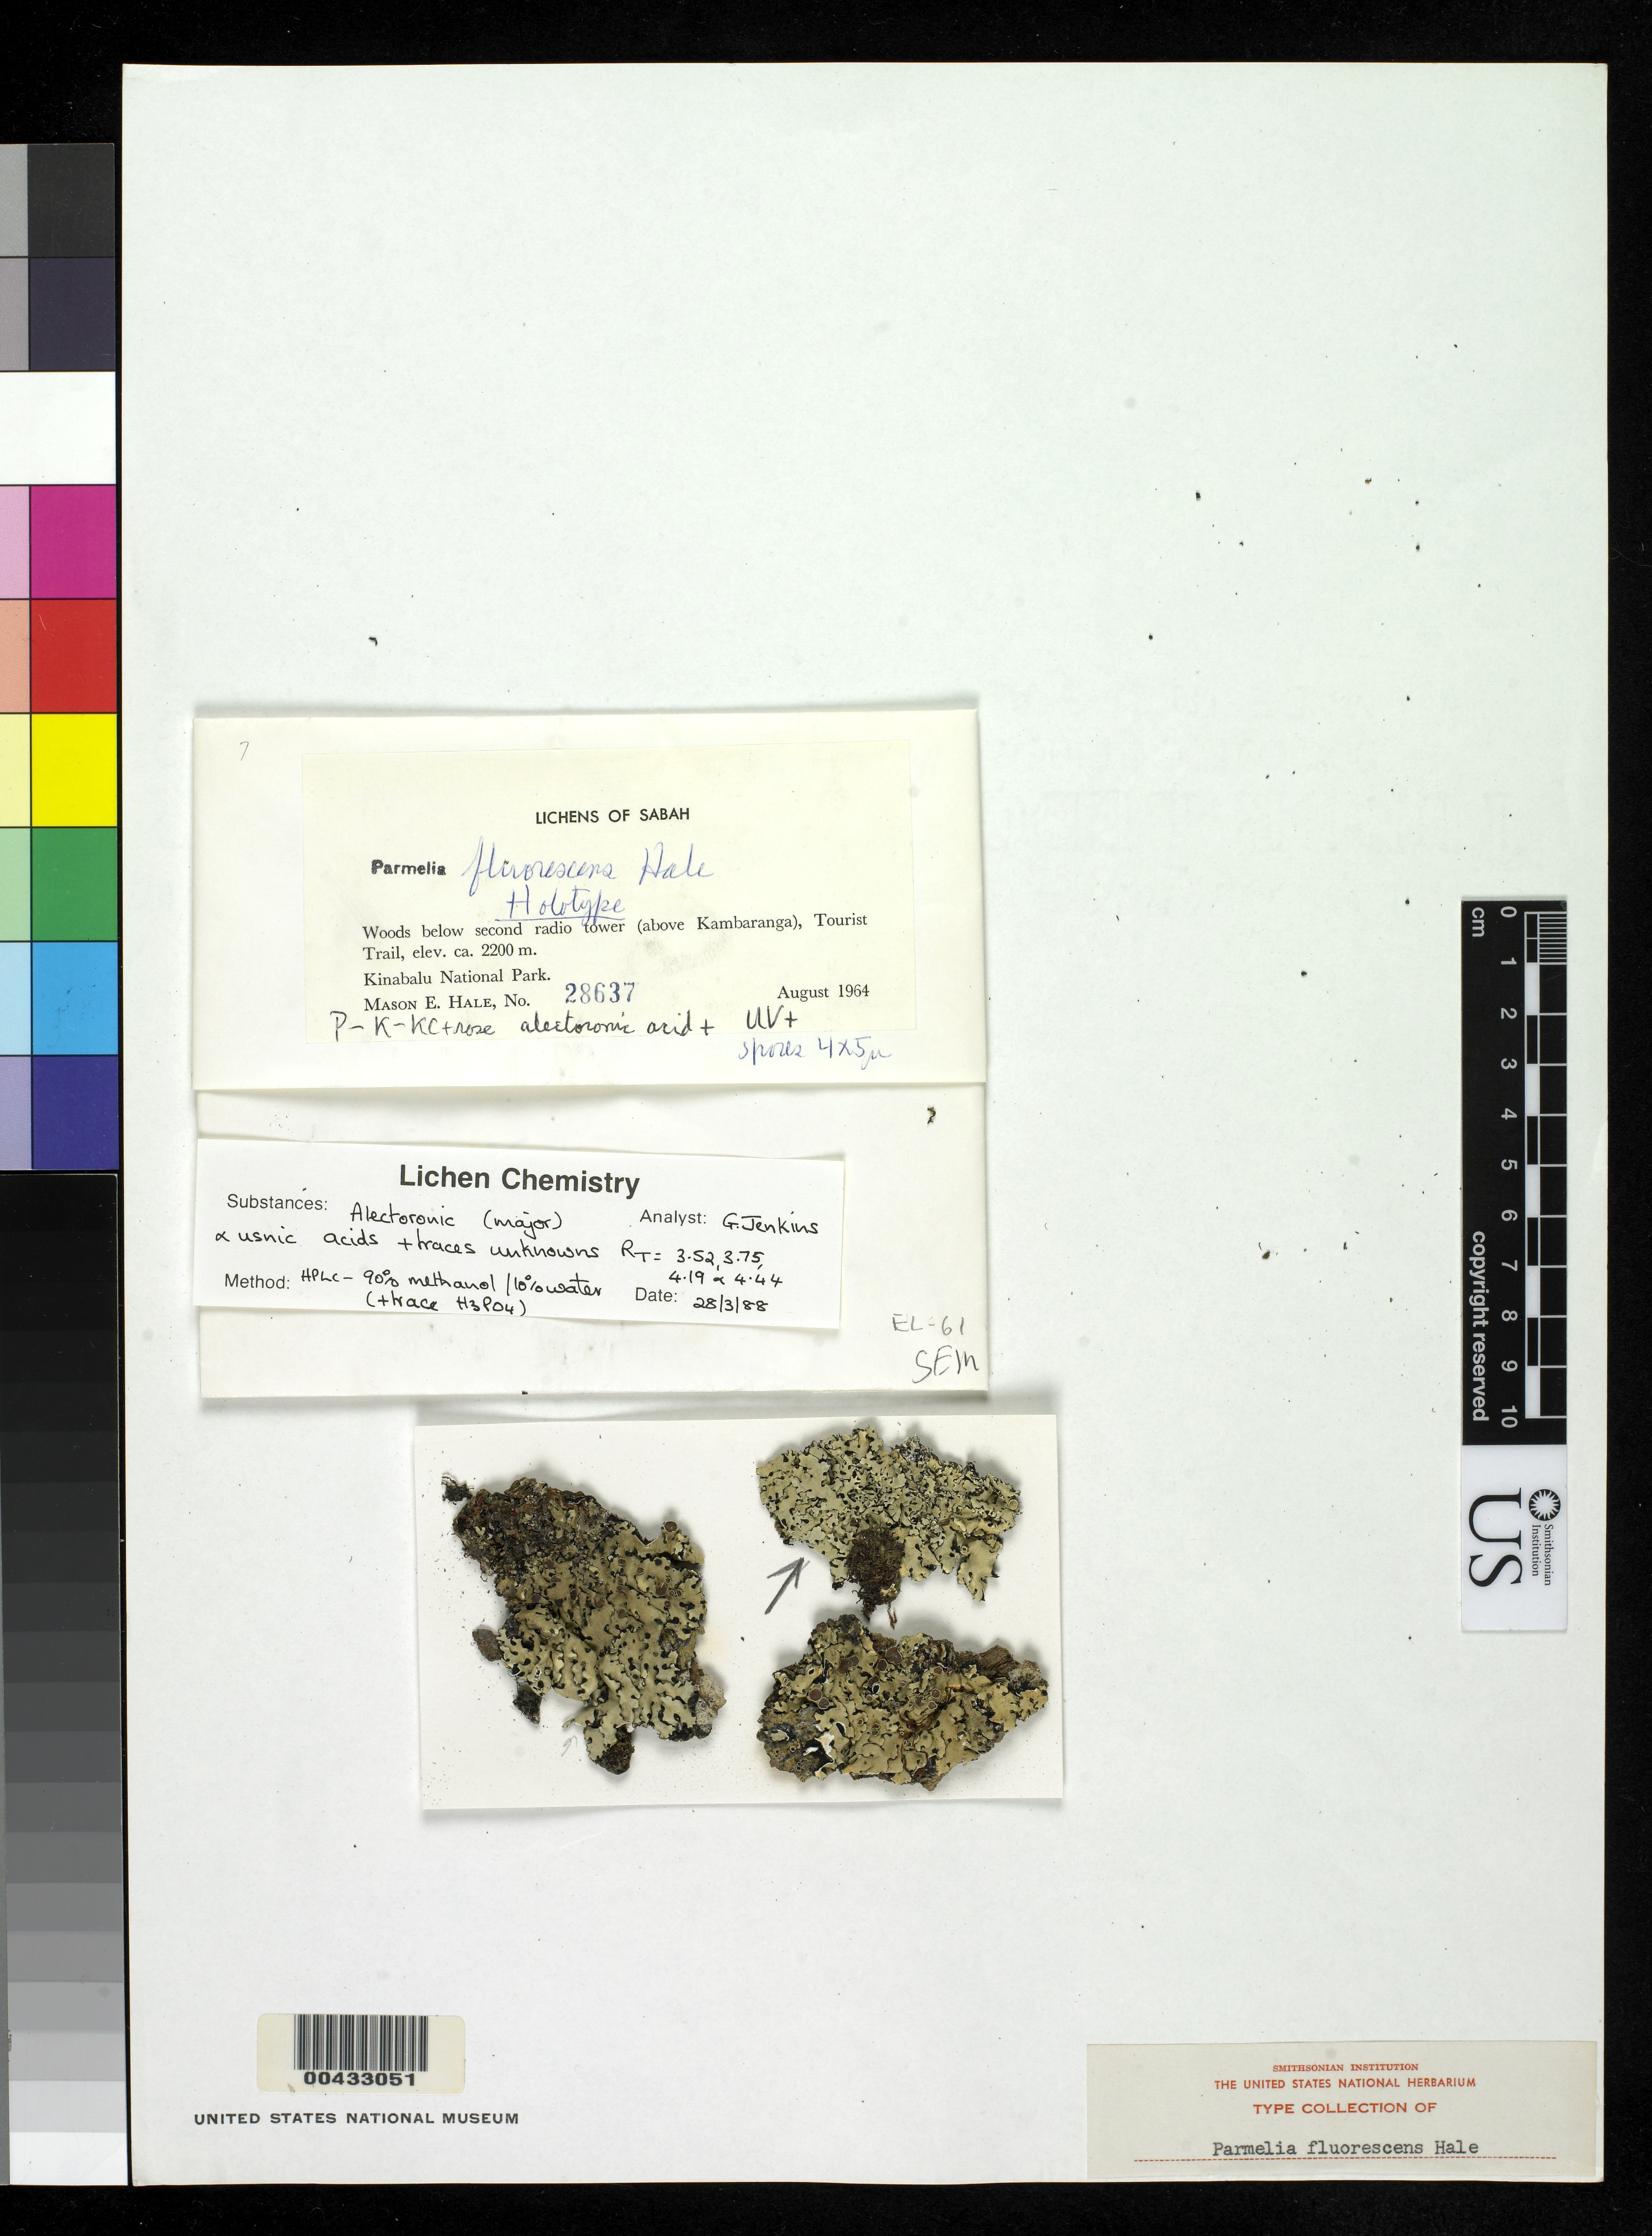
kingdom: Fungi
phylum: Ascomycota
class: Lecanoromycetes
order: Lecanorales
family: Parmeliaceae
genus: Parmelia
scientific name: Parmelia fluorescens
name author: Hale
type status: Holotype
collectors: M. Hale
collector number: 28637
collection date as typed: Aug 1964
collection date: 1964-08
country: Malaysia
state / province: Sabah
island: Borneo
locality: Above Kambaranga, tourist trail, Kinabalu Natl. Park.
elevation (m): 2200